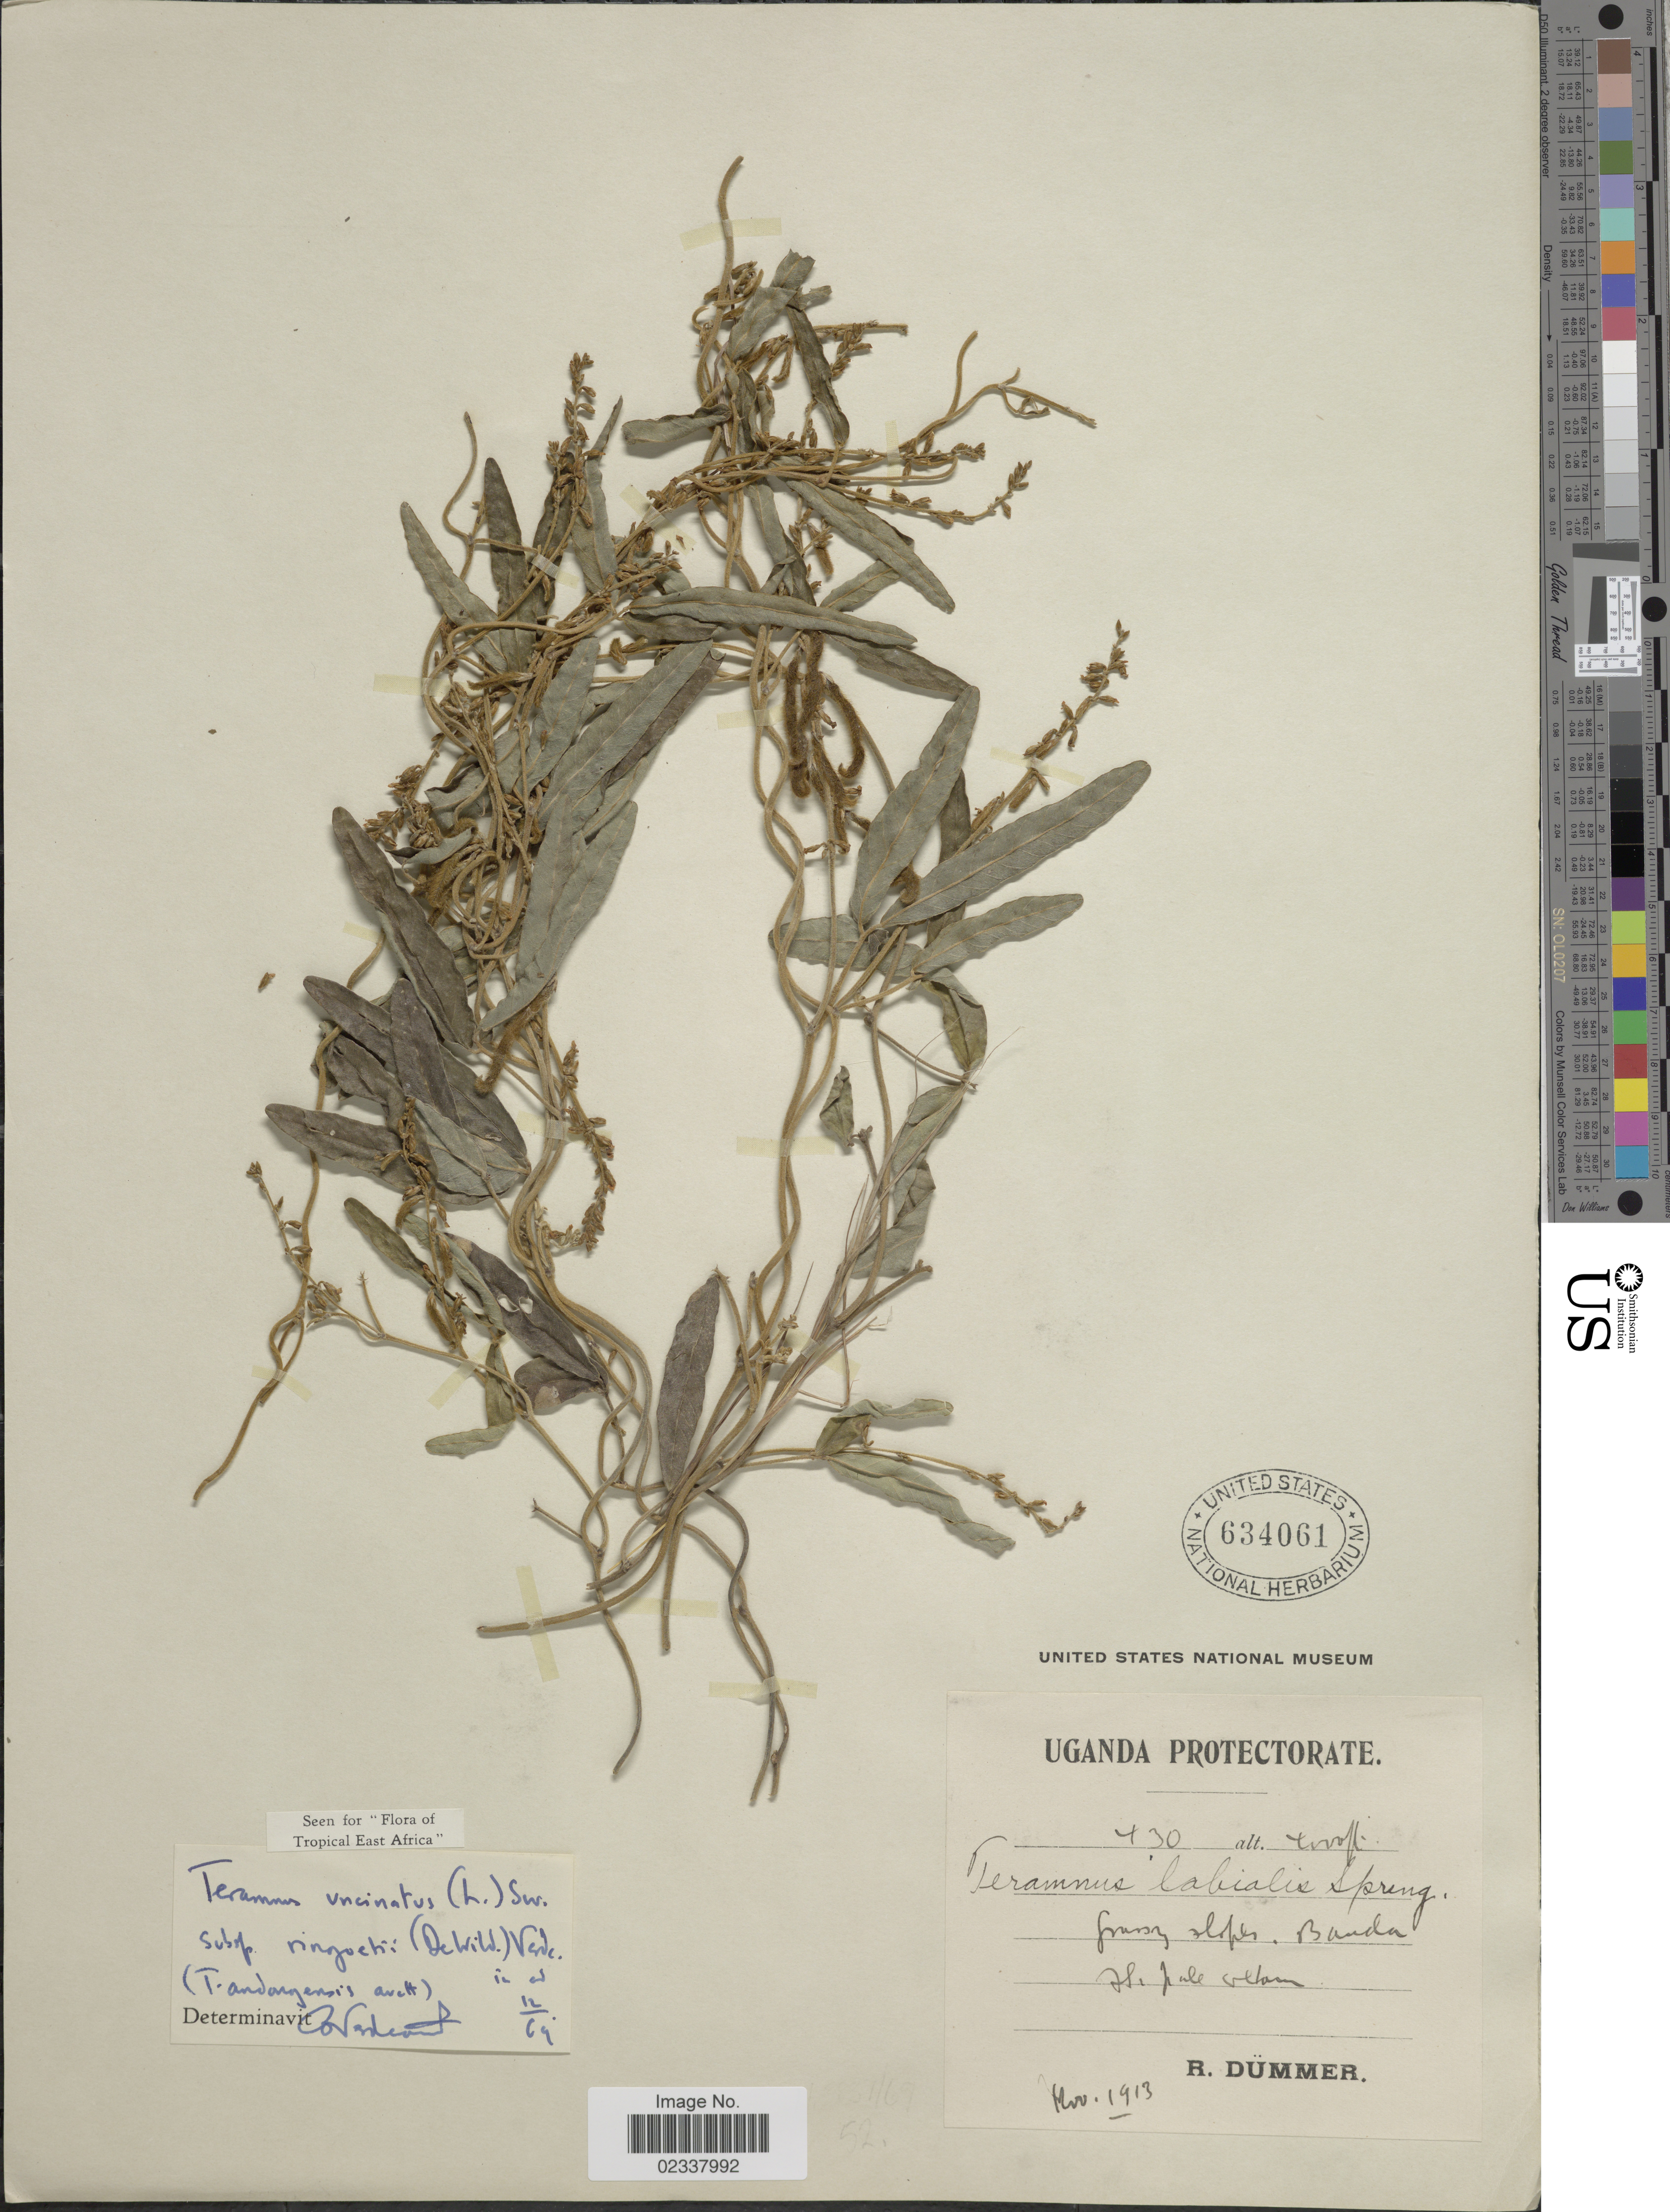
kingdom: Plantae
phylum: Tracheophyta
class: Magnoliopsida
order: Fabales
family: Fabaceae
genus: Teramnus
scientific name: Teramnus uncinatus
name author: (L.) Sw.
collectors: R. A. Dümmer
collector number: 430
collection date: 1913-11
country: Uganda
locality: Uganda Protectorate, Banda.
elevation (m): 1219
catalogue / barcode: US 634061